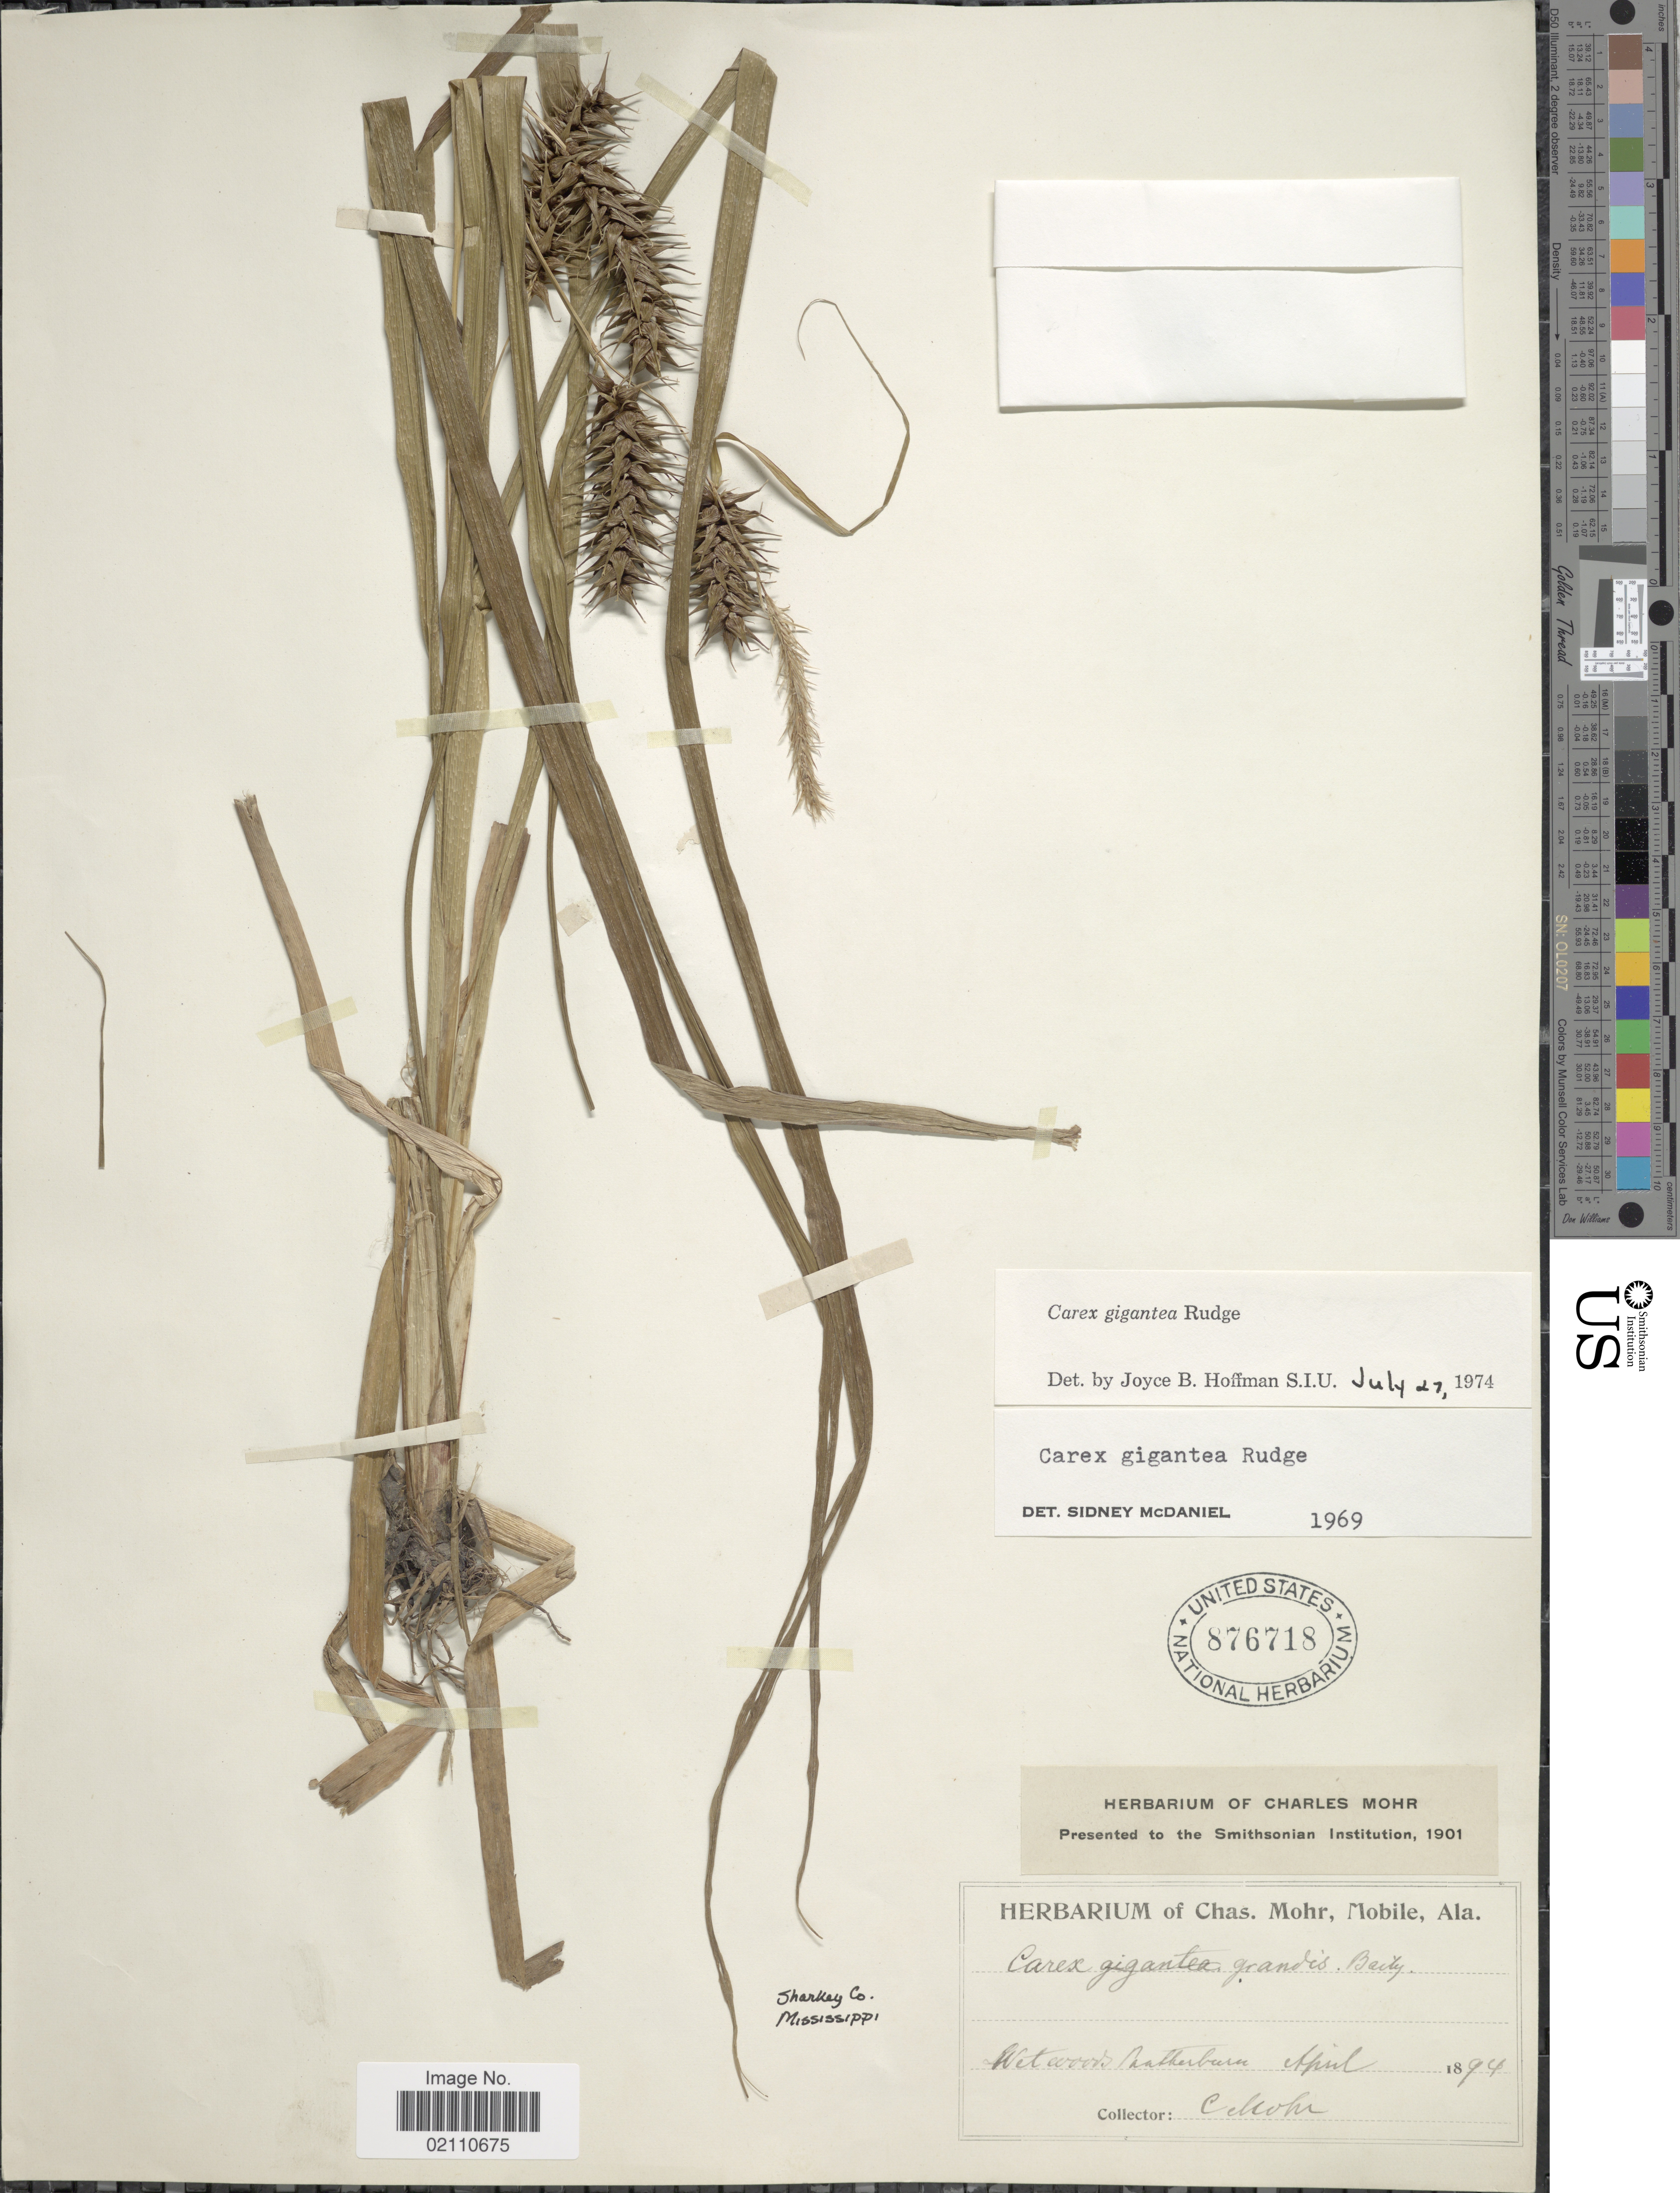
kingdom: Plantae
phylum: Tracheophyta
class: Liliopsida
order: Poales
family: Cyperaceae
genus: Carex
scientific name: Carex gigantea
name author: Rudge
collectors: C. T. Mohr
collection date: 1894-04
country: United States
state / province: Mississippi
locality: Wet woods Panther Burn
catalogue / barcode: US 876718